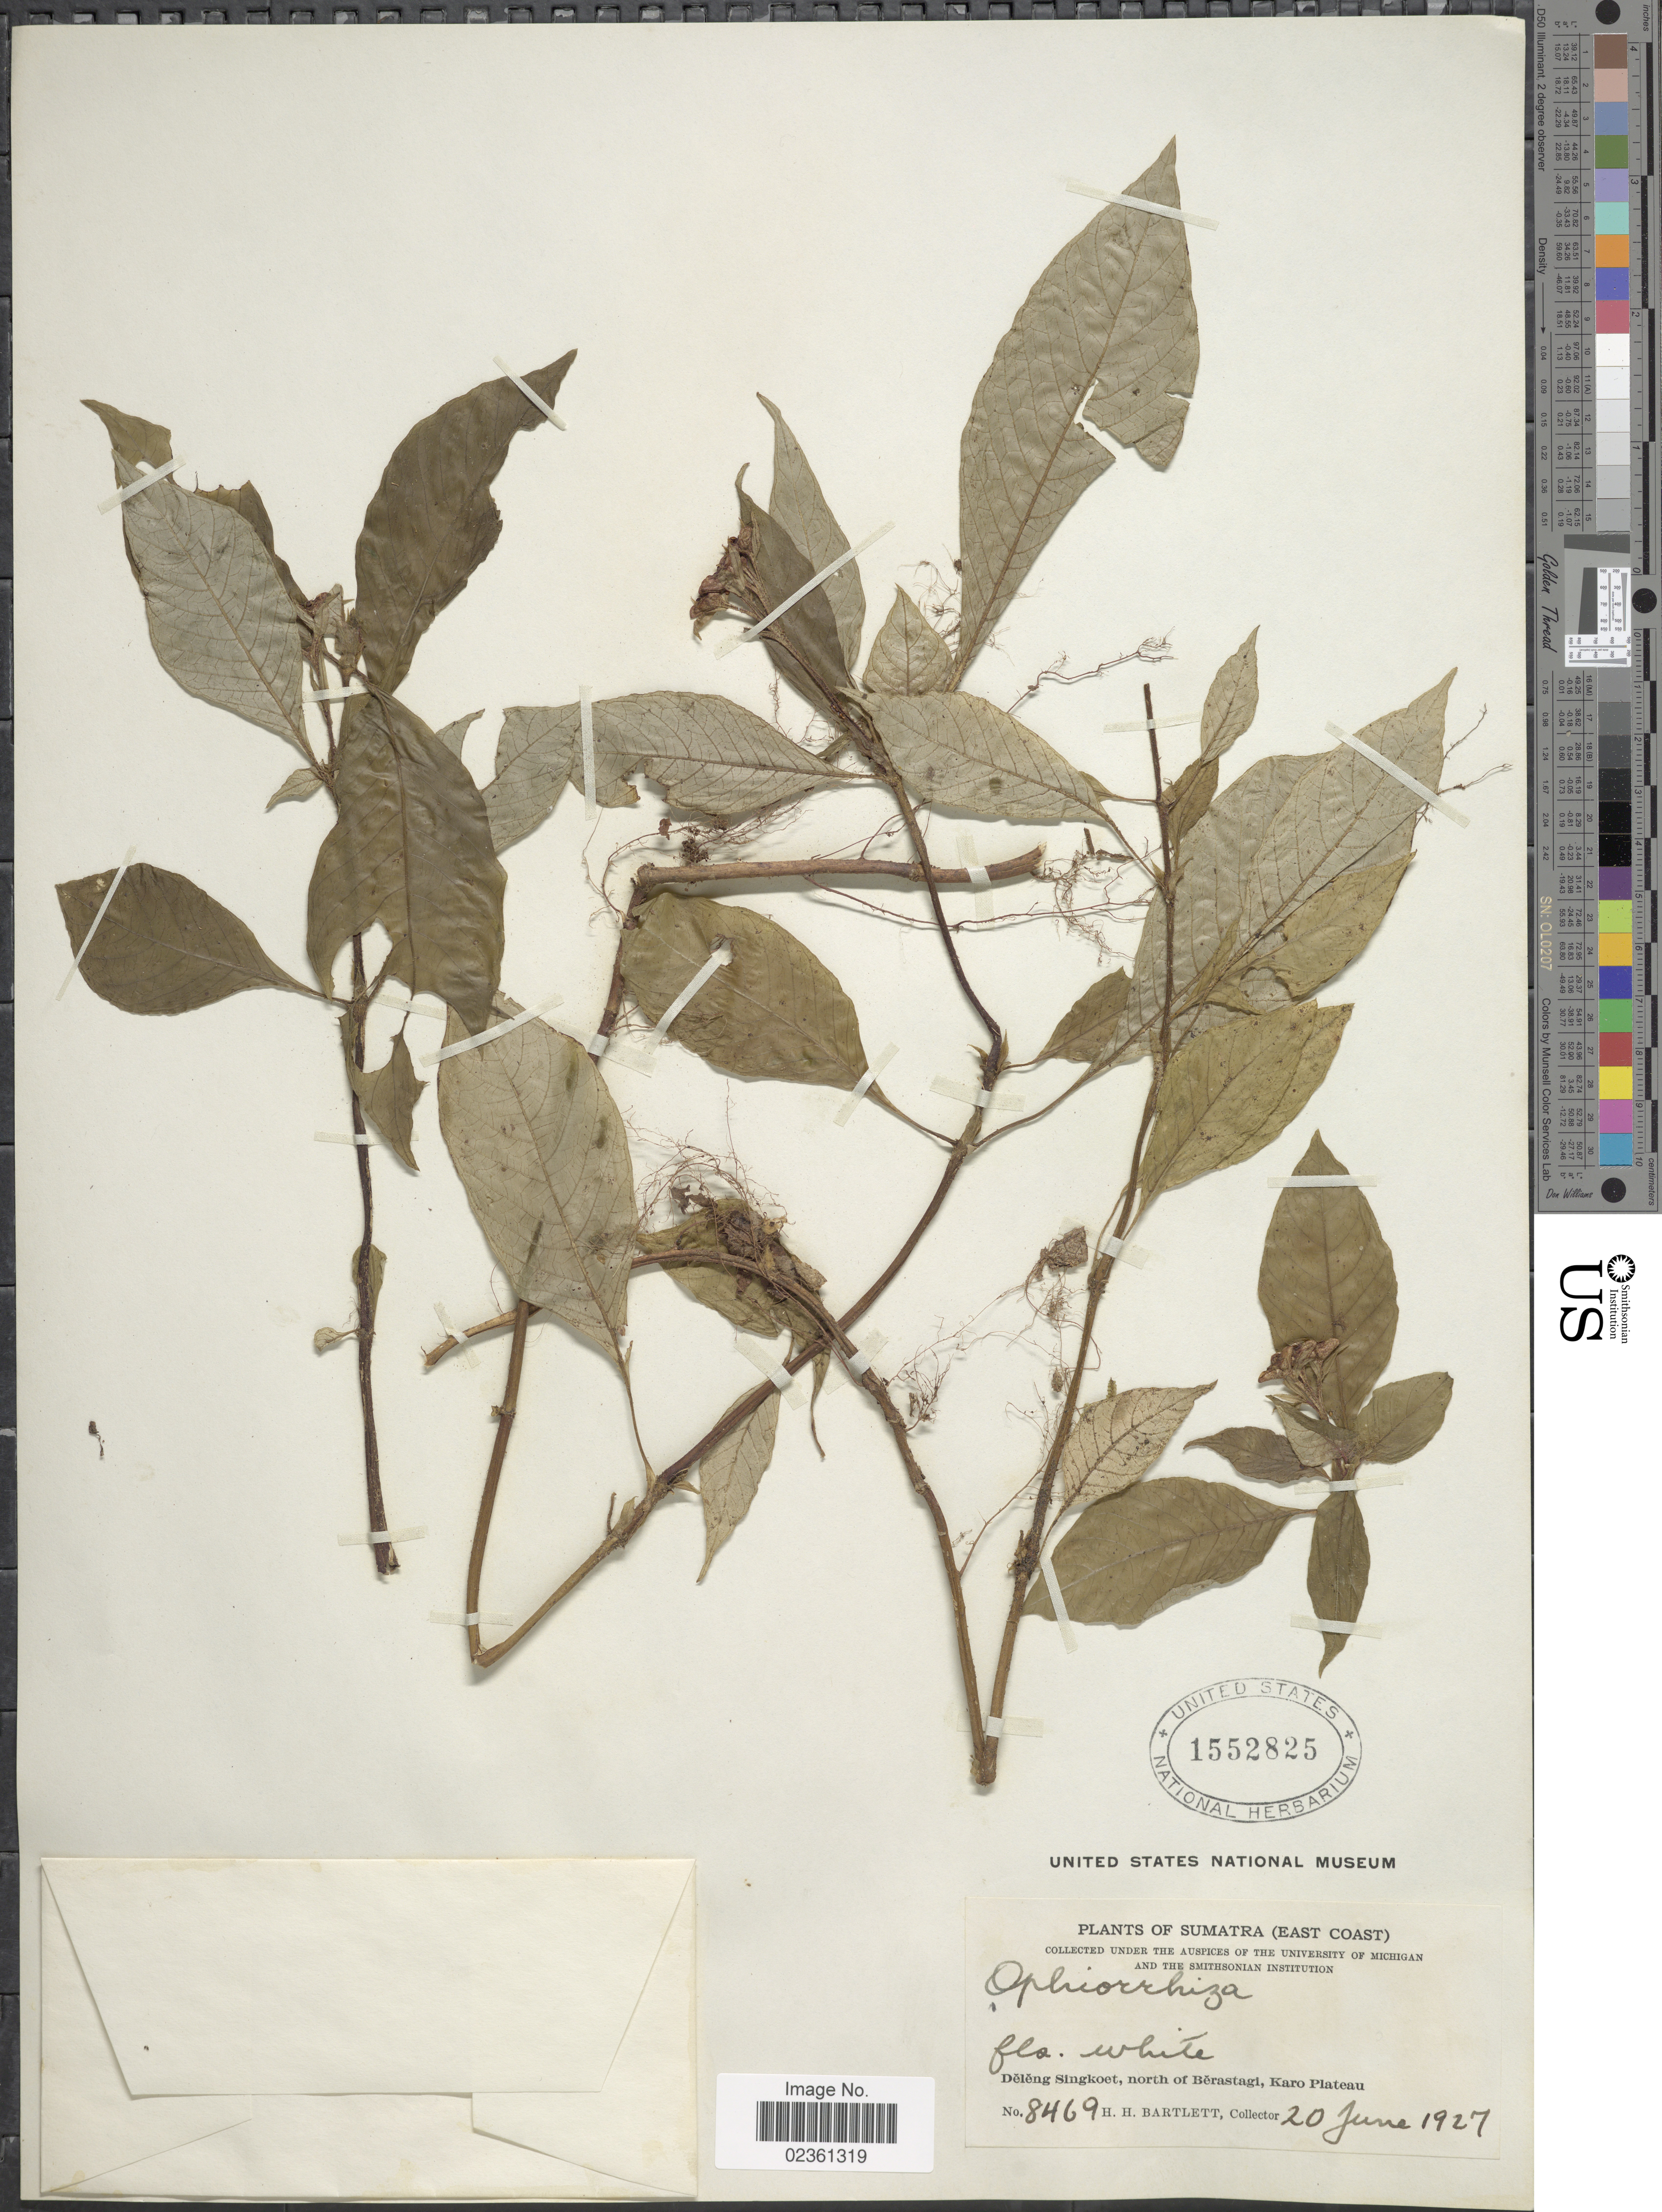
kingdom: Plantae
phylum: Tracheophyta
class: Magnoliopsida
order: Gentianales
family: Rubiaceae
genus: Ophiorrhiza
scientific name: Ophiorrhiza sp.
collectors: H. H. Bartlett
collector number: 8469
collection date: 1927-06-20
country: Indonesia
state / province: Sumatra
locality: (East Coast), Deleng Singkoet, north of Berastagi, Karo Plateau.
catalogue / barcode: US 1552825